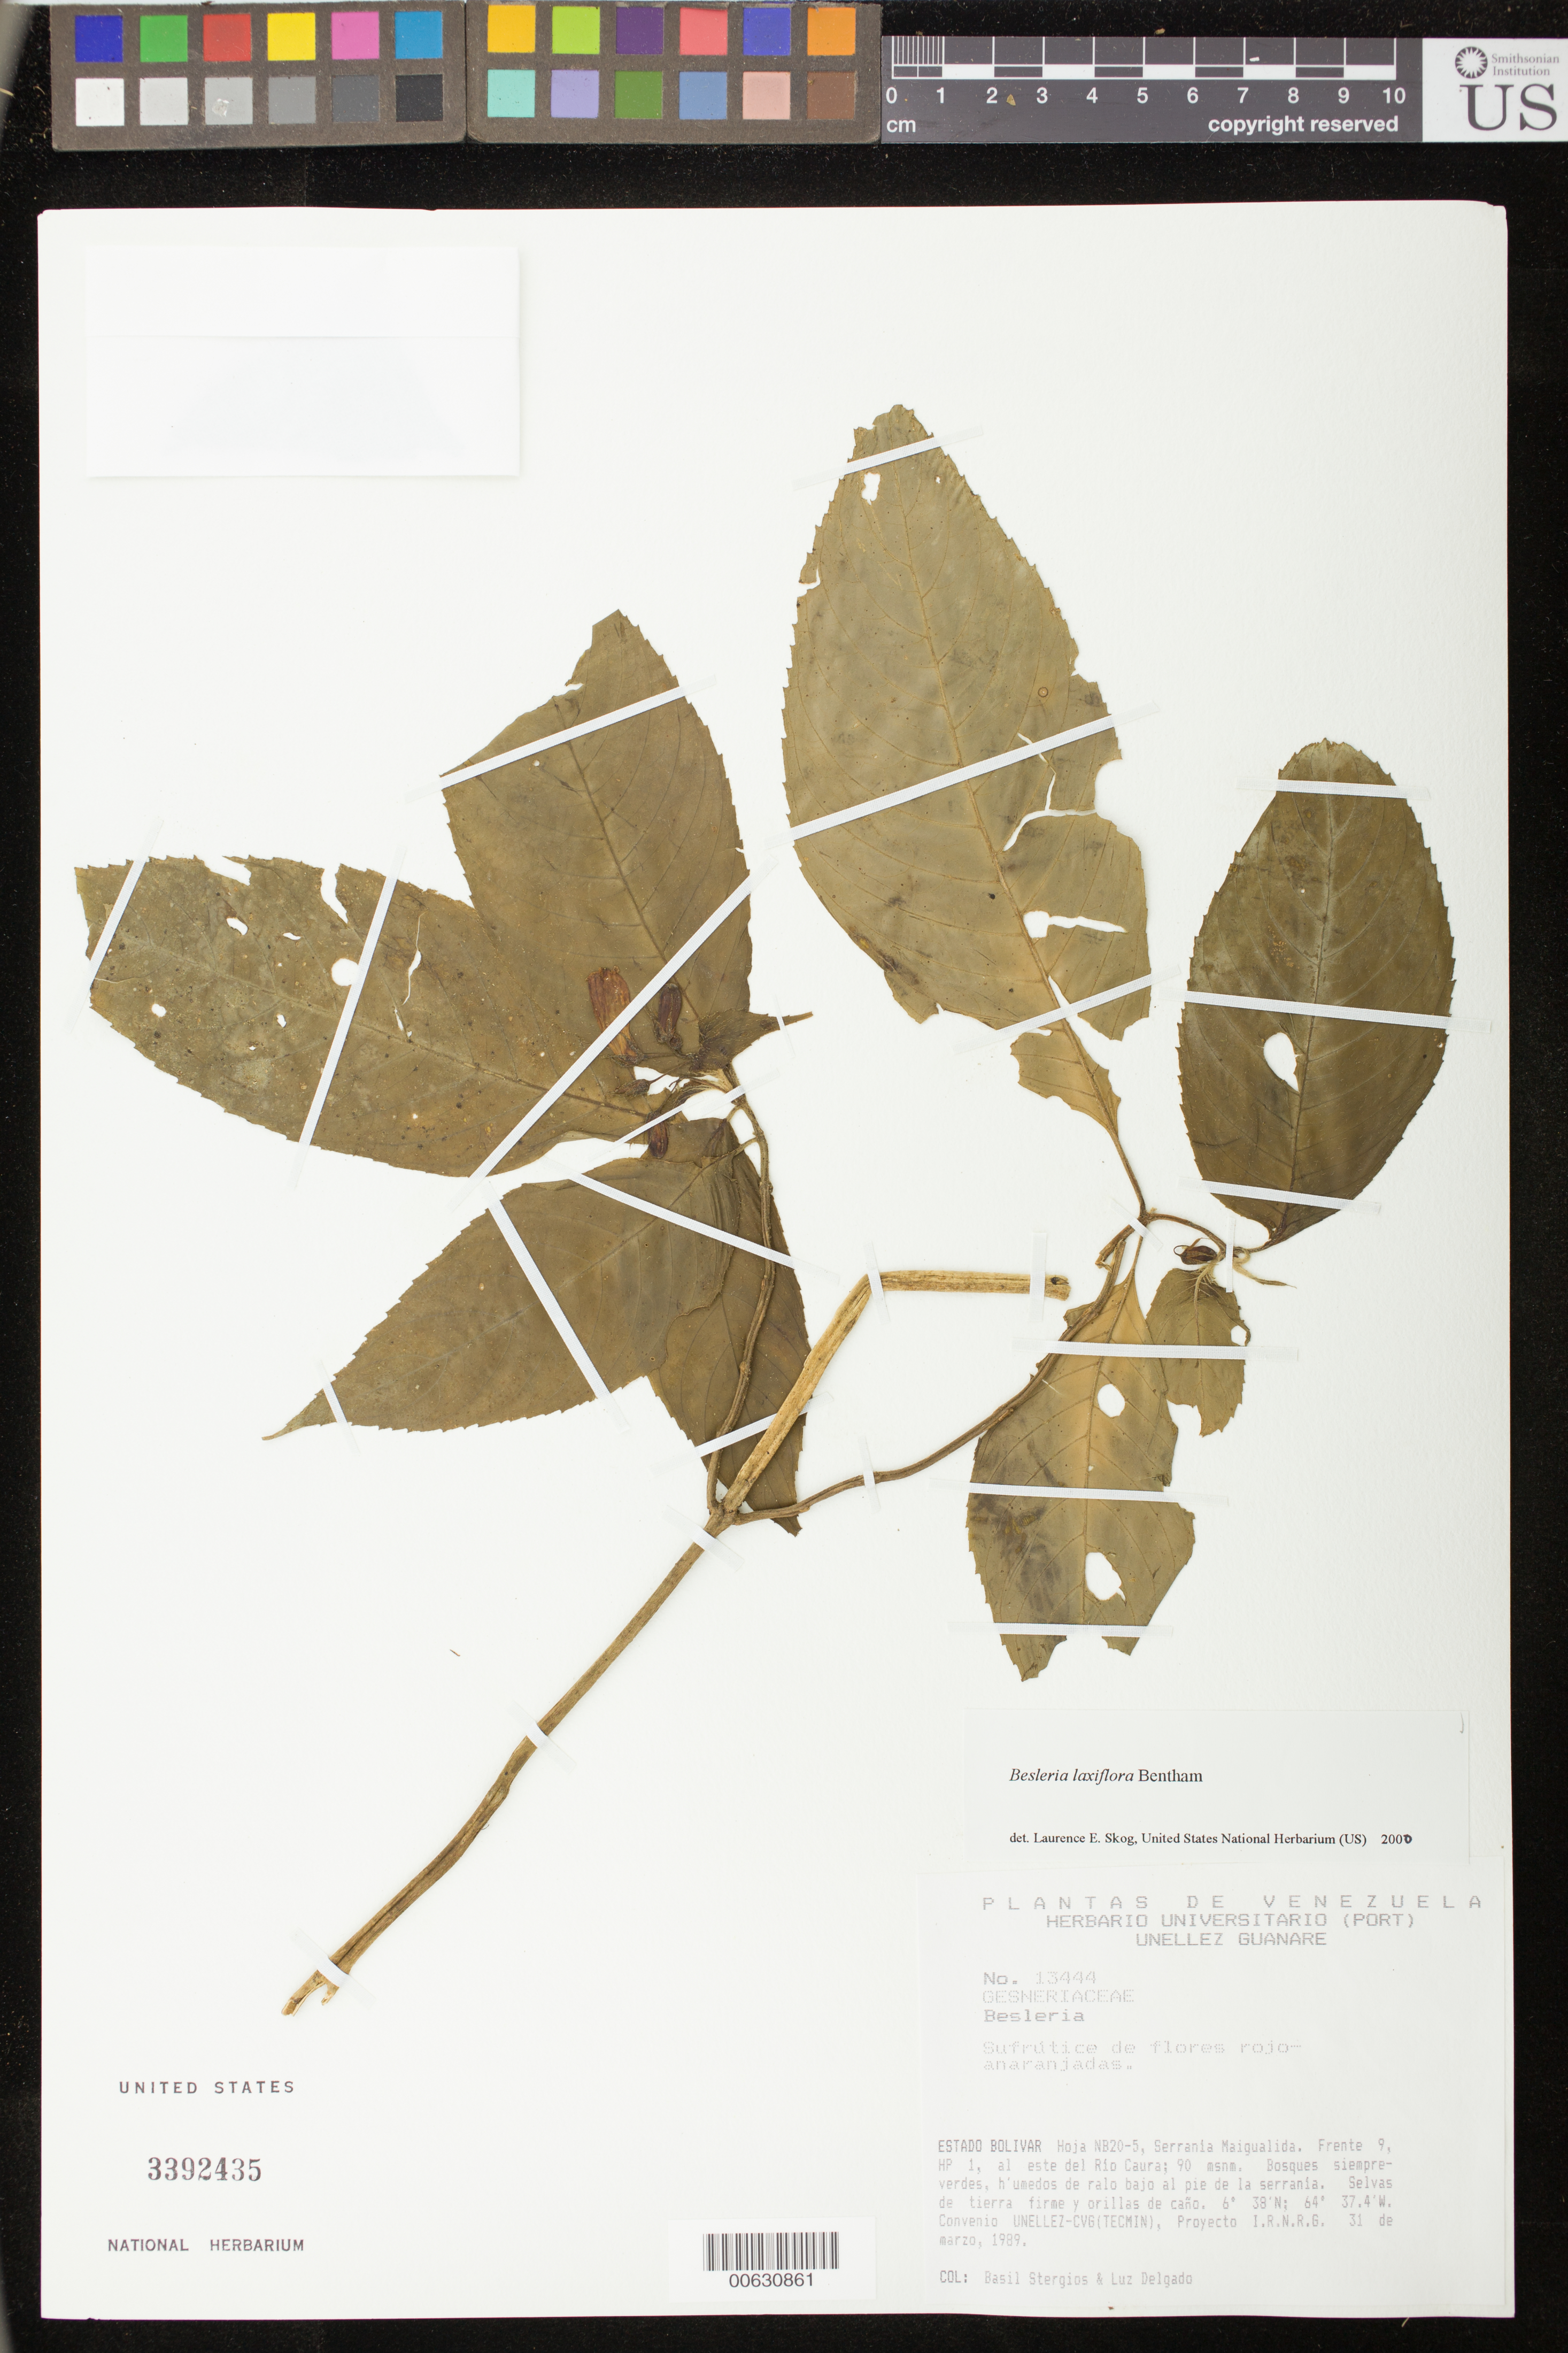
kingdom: Plantae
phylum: Tracheophyta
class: Magnoliopsida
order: Lamiales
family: Gesneriaceae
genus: Besleria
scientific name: Besleria laxiflora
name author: Benth.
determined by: Skog, Laurence E.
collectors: B. G. Stergios & L. Delgado V.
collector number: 13444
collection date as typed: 31 Mar 1989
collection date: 1989-03-31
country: Venezuela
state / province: Bolívar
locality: Serrania Maigualida, E del río Caura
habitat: Bosques siempreverdes, húmedos de ralo bajo al pie de la serranía, selvas de tierra firme y orillas de caño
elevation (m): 90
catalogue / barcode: US 3392435